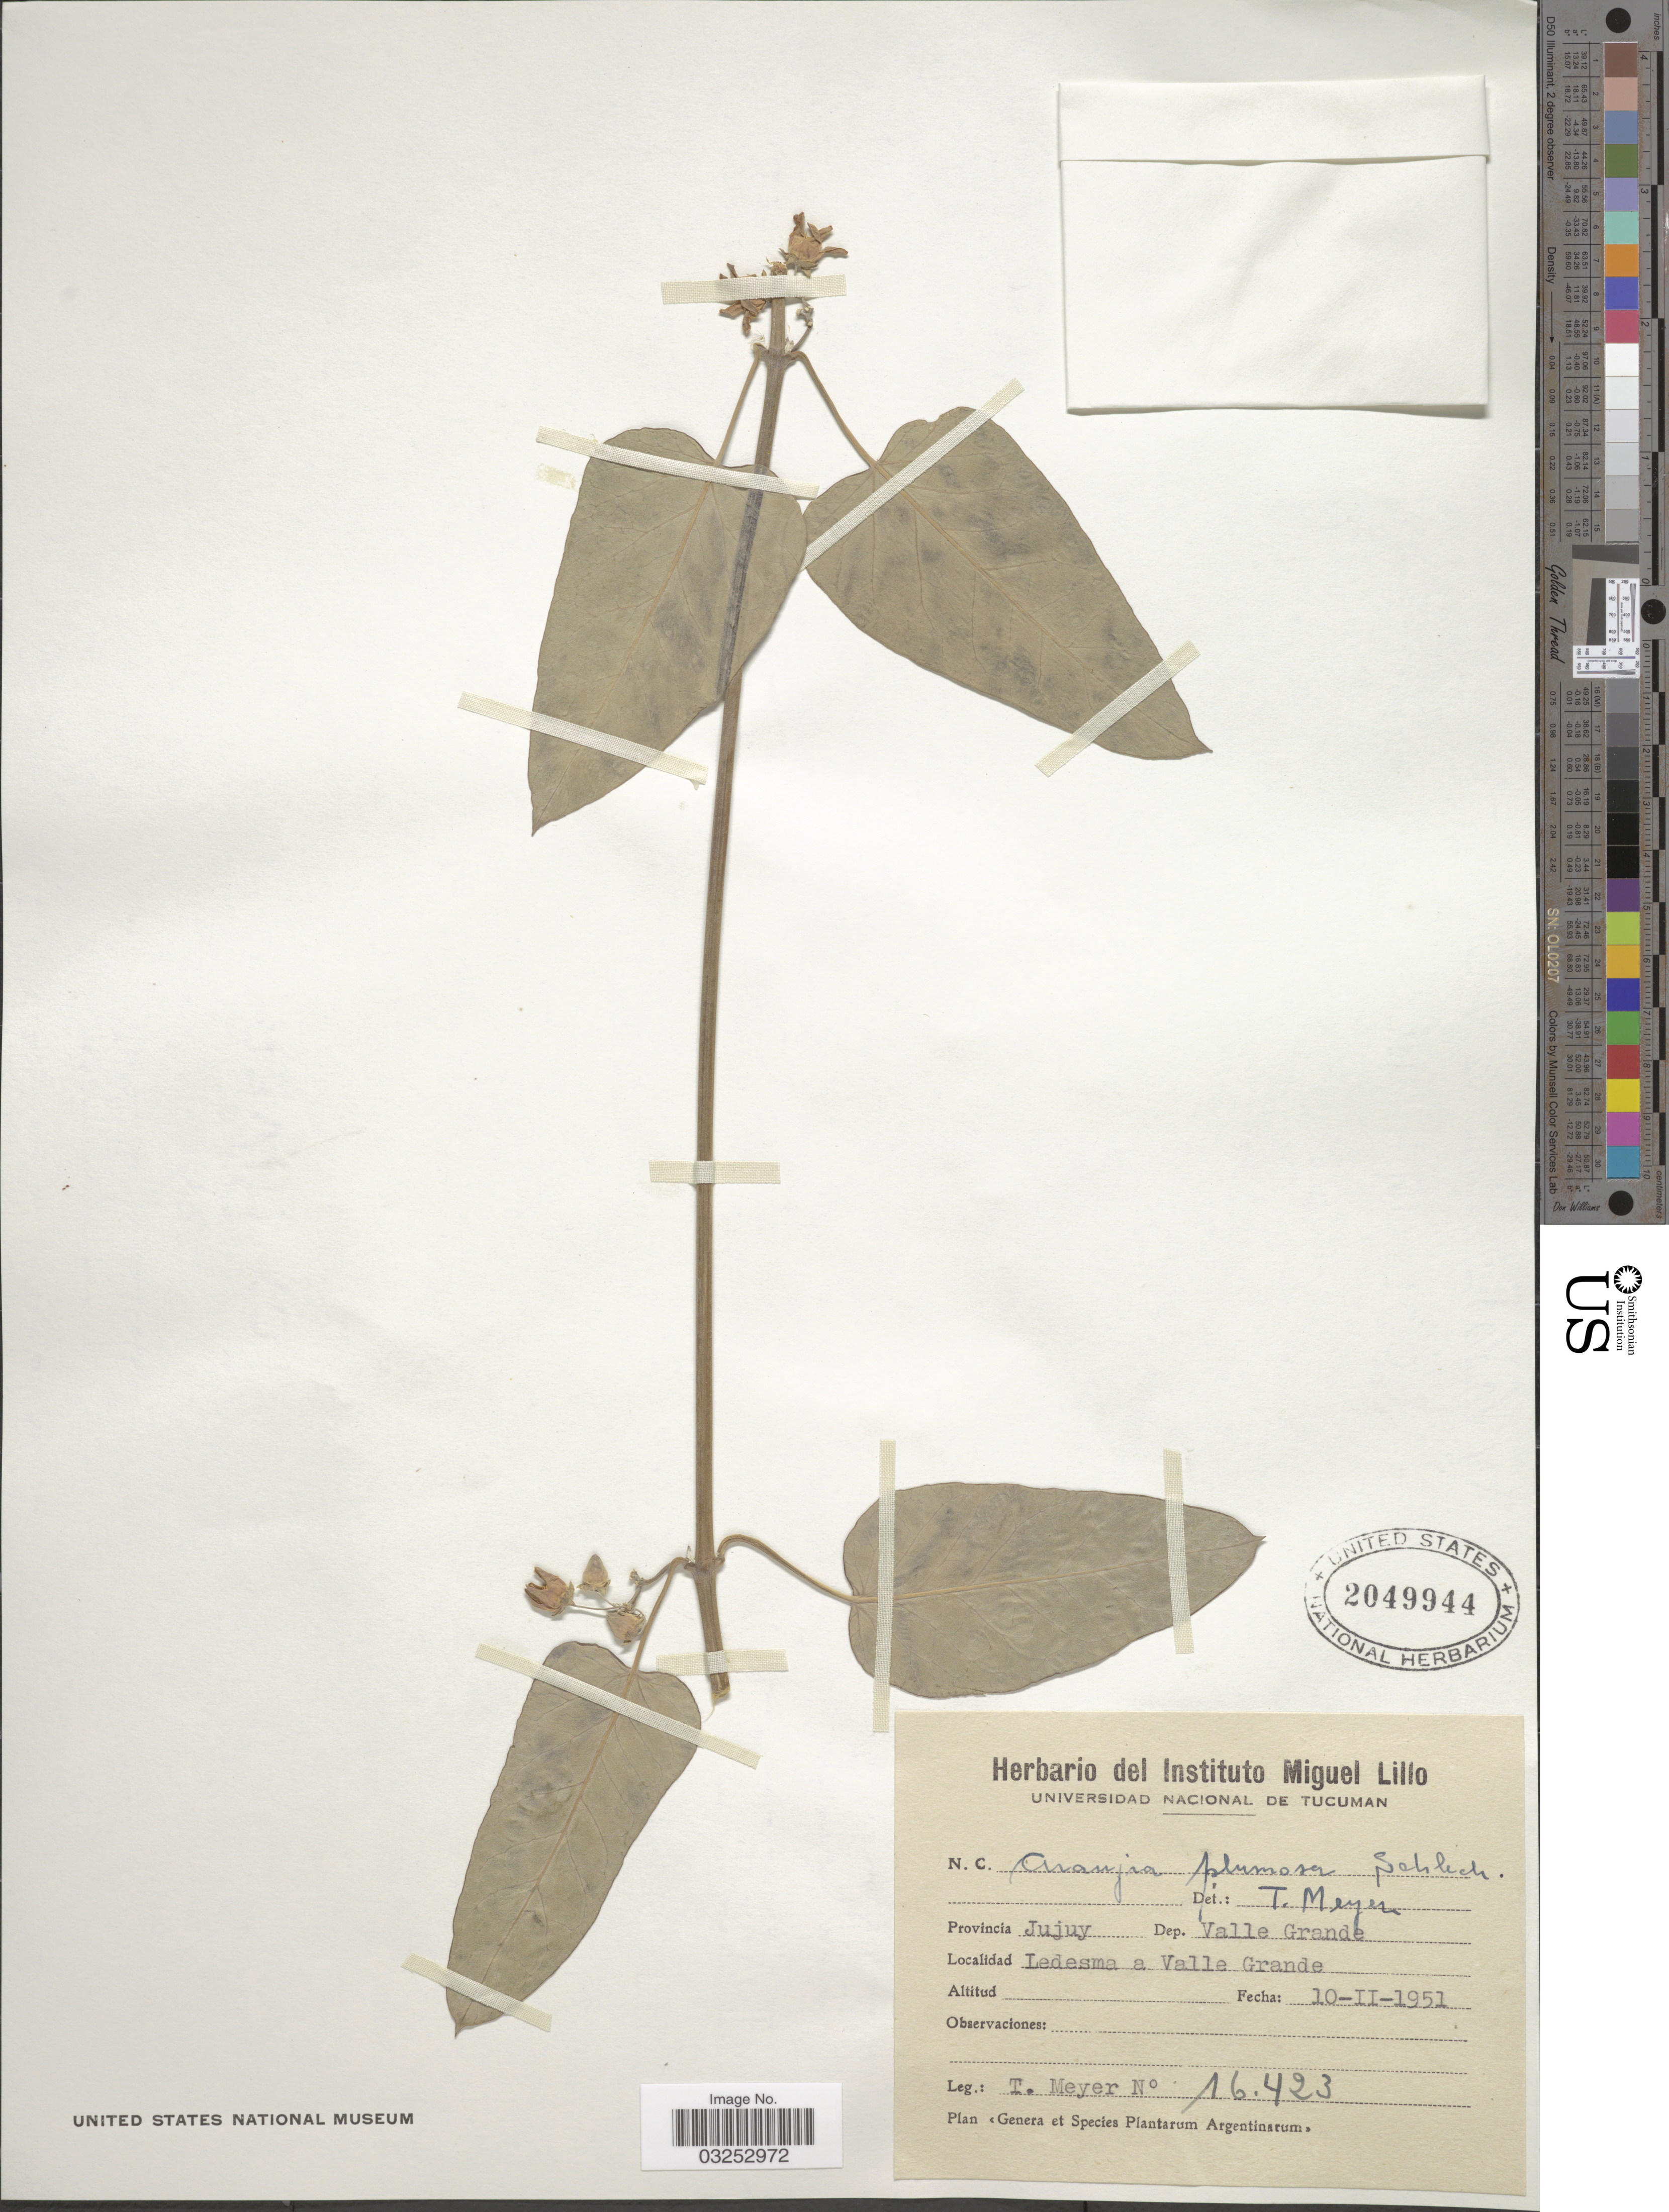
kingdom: Plantae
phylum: Tracheophyta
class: Magnoliopsida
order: Gentianales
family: Apocynaceae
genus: Araujia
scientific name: Araujia plumosa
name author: Schltr.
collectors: T. Meyer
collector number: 16423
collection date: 1951-02-10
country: Argentina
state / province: Jujuy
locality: Provincia Jujuy, Dep. Valle Grande, Ledesma a Valle Grande.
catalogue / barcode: US 2049944